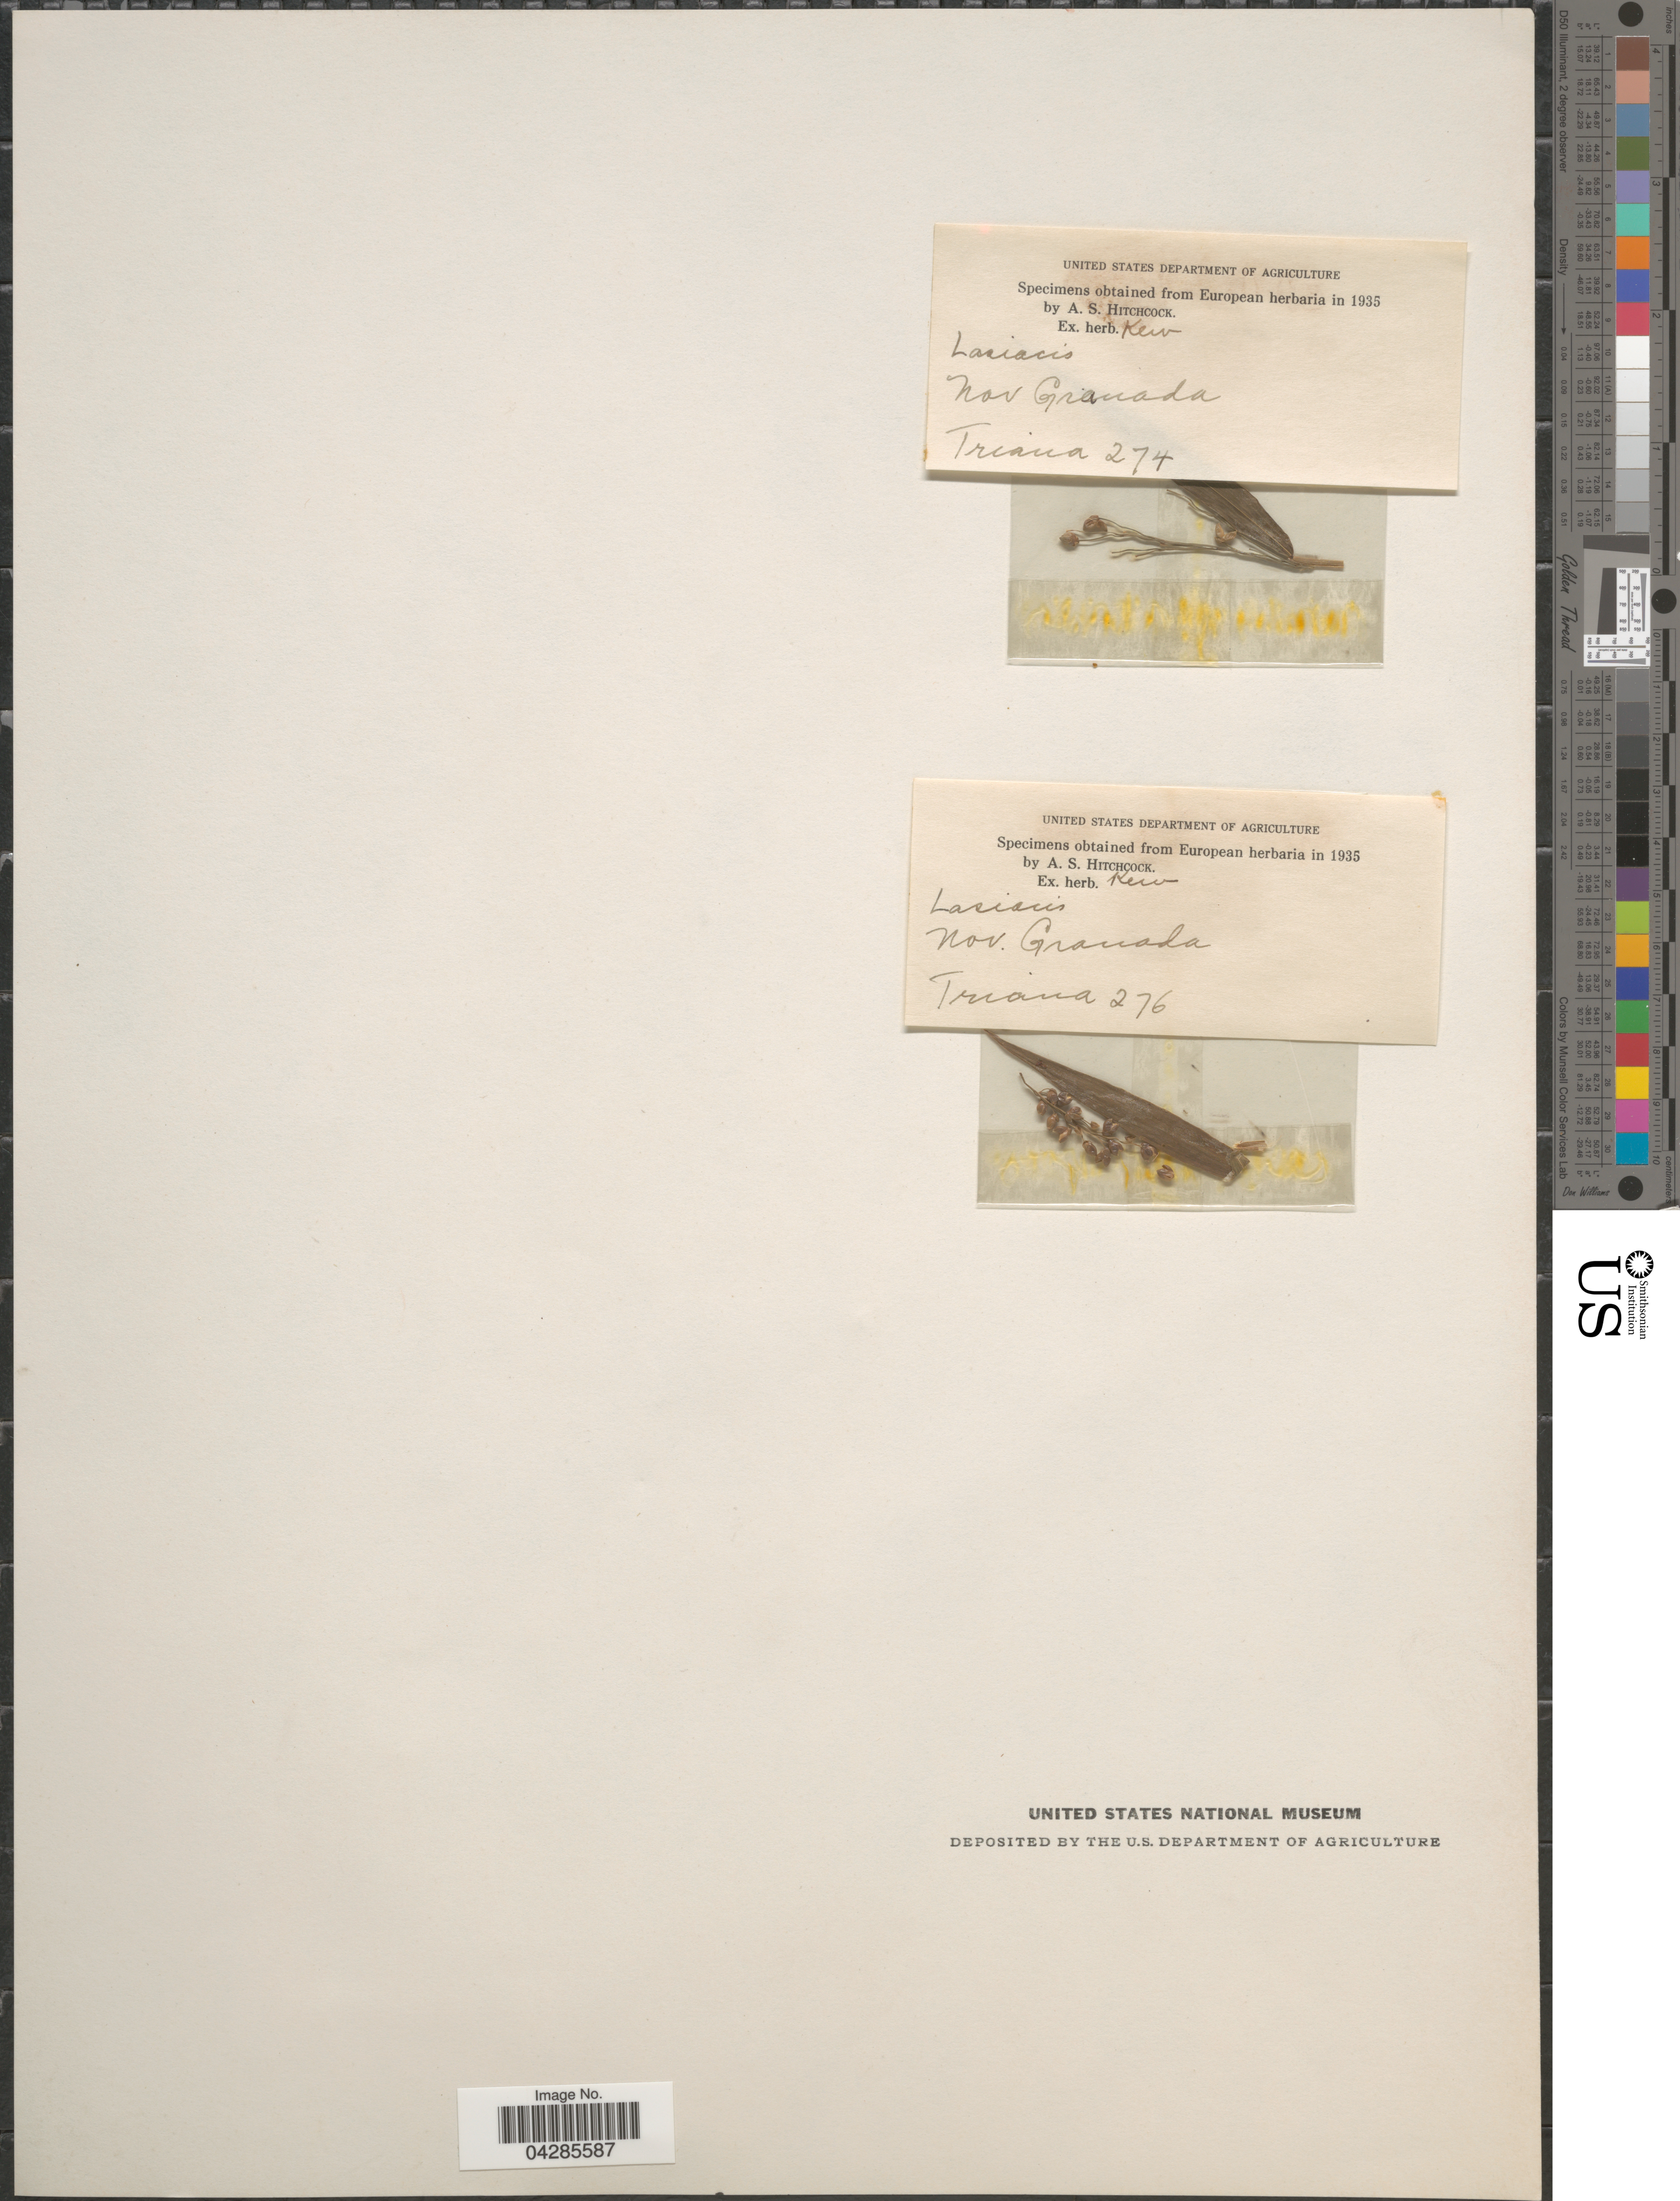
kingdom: Plantae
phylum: Tracheophyta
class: Liliopsida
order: Poales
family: Poaceae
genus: Lasiacis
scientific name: Lasiacis sorghoidea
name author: (Desv. ex Ham.) Hitchc. & Chase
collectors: Triana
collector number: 276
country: Colombia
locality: Nov. Granada.